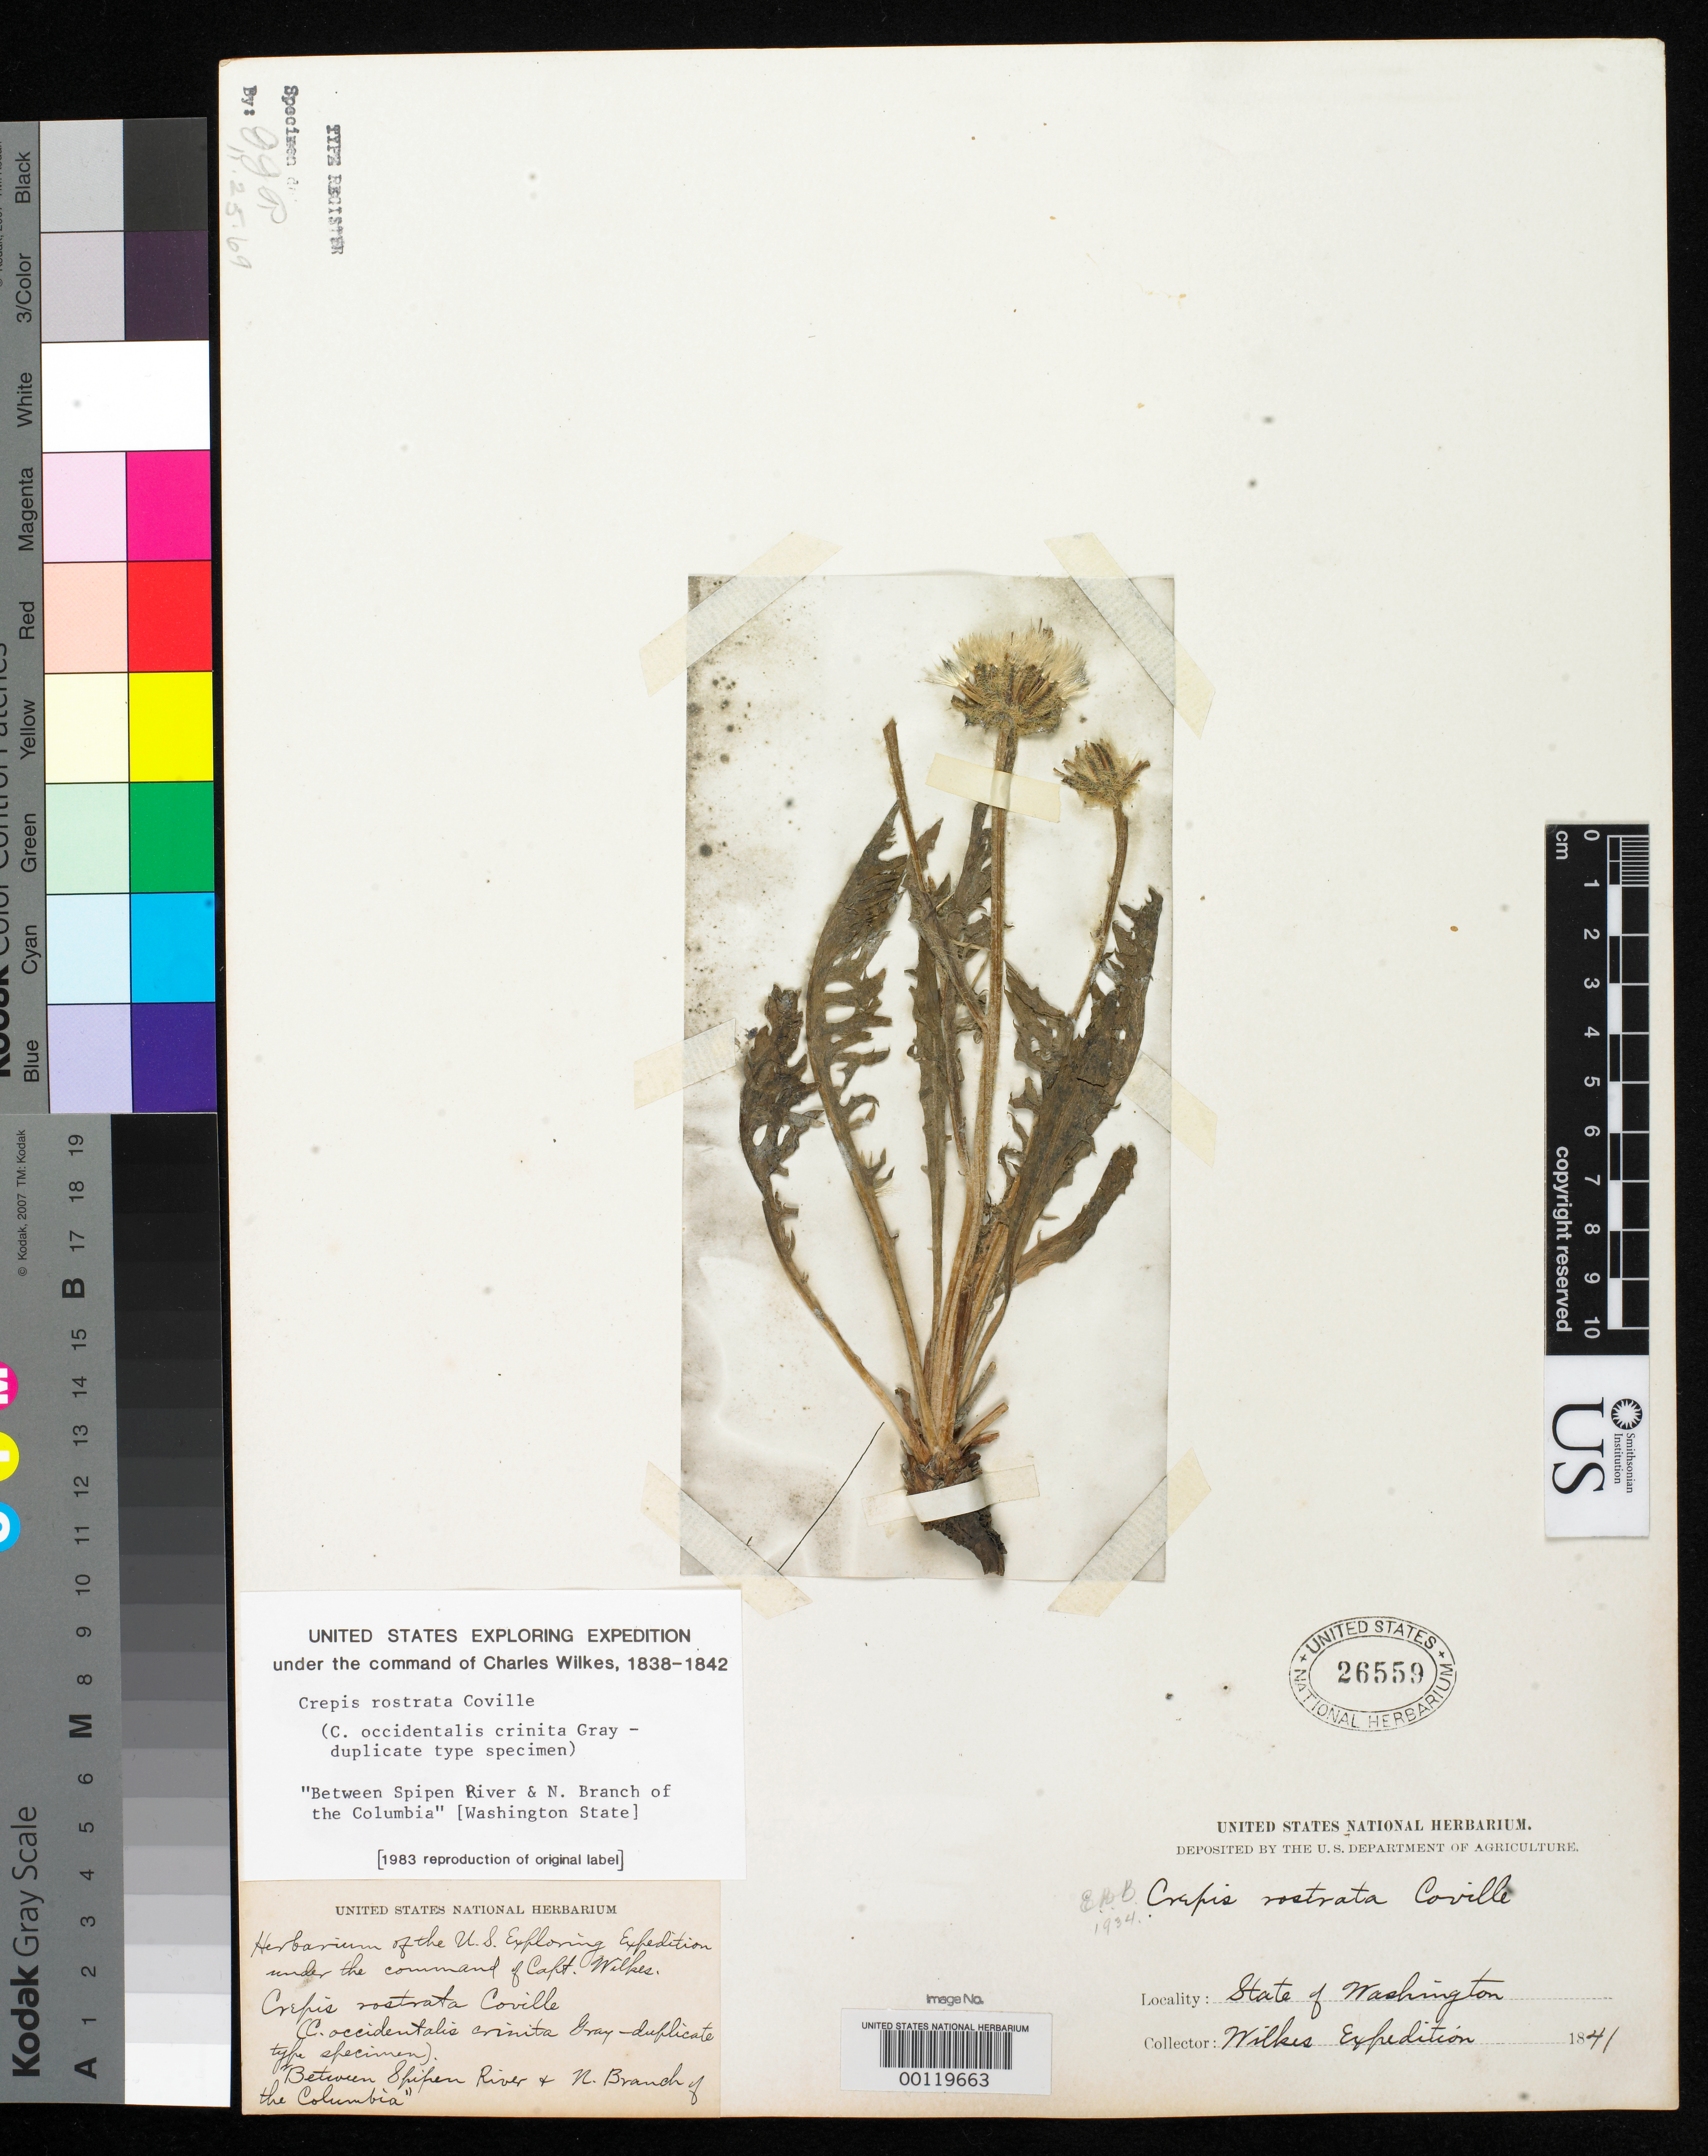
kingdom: Plantae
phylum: Tracheophyta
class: Magnoliopsida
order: Asterales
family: Asteraceae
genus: Crepis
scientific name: Crepis occidentalis var. crinita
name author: A. Gray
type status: Type Collection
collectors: Wilkes Explor. Exped.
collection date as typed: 1838 to -- --- 1842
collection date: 1838/1842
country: United States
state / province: Washington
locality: Between Spipen River and north branch of the Columbia River.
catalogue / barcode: US 26559